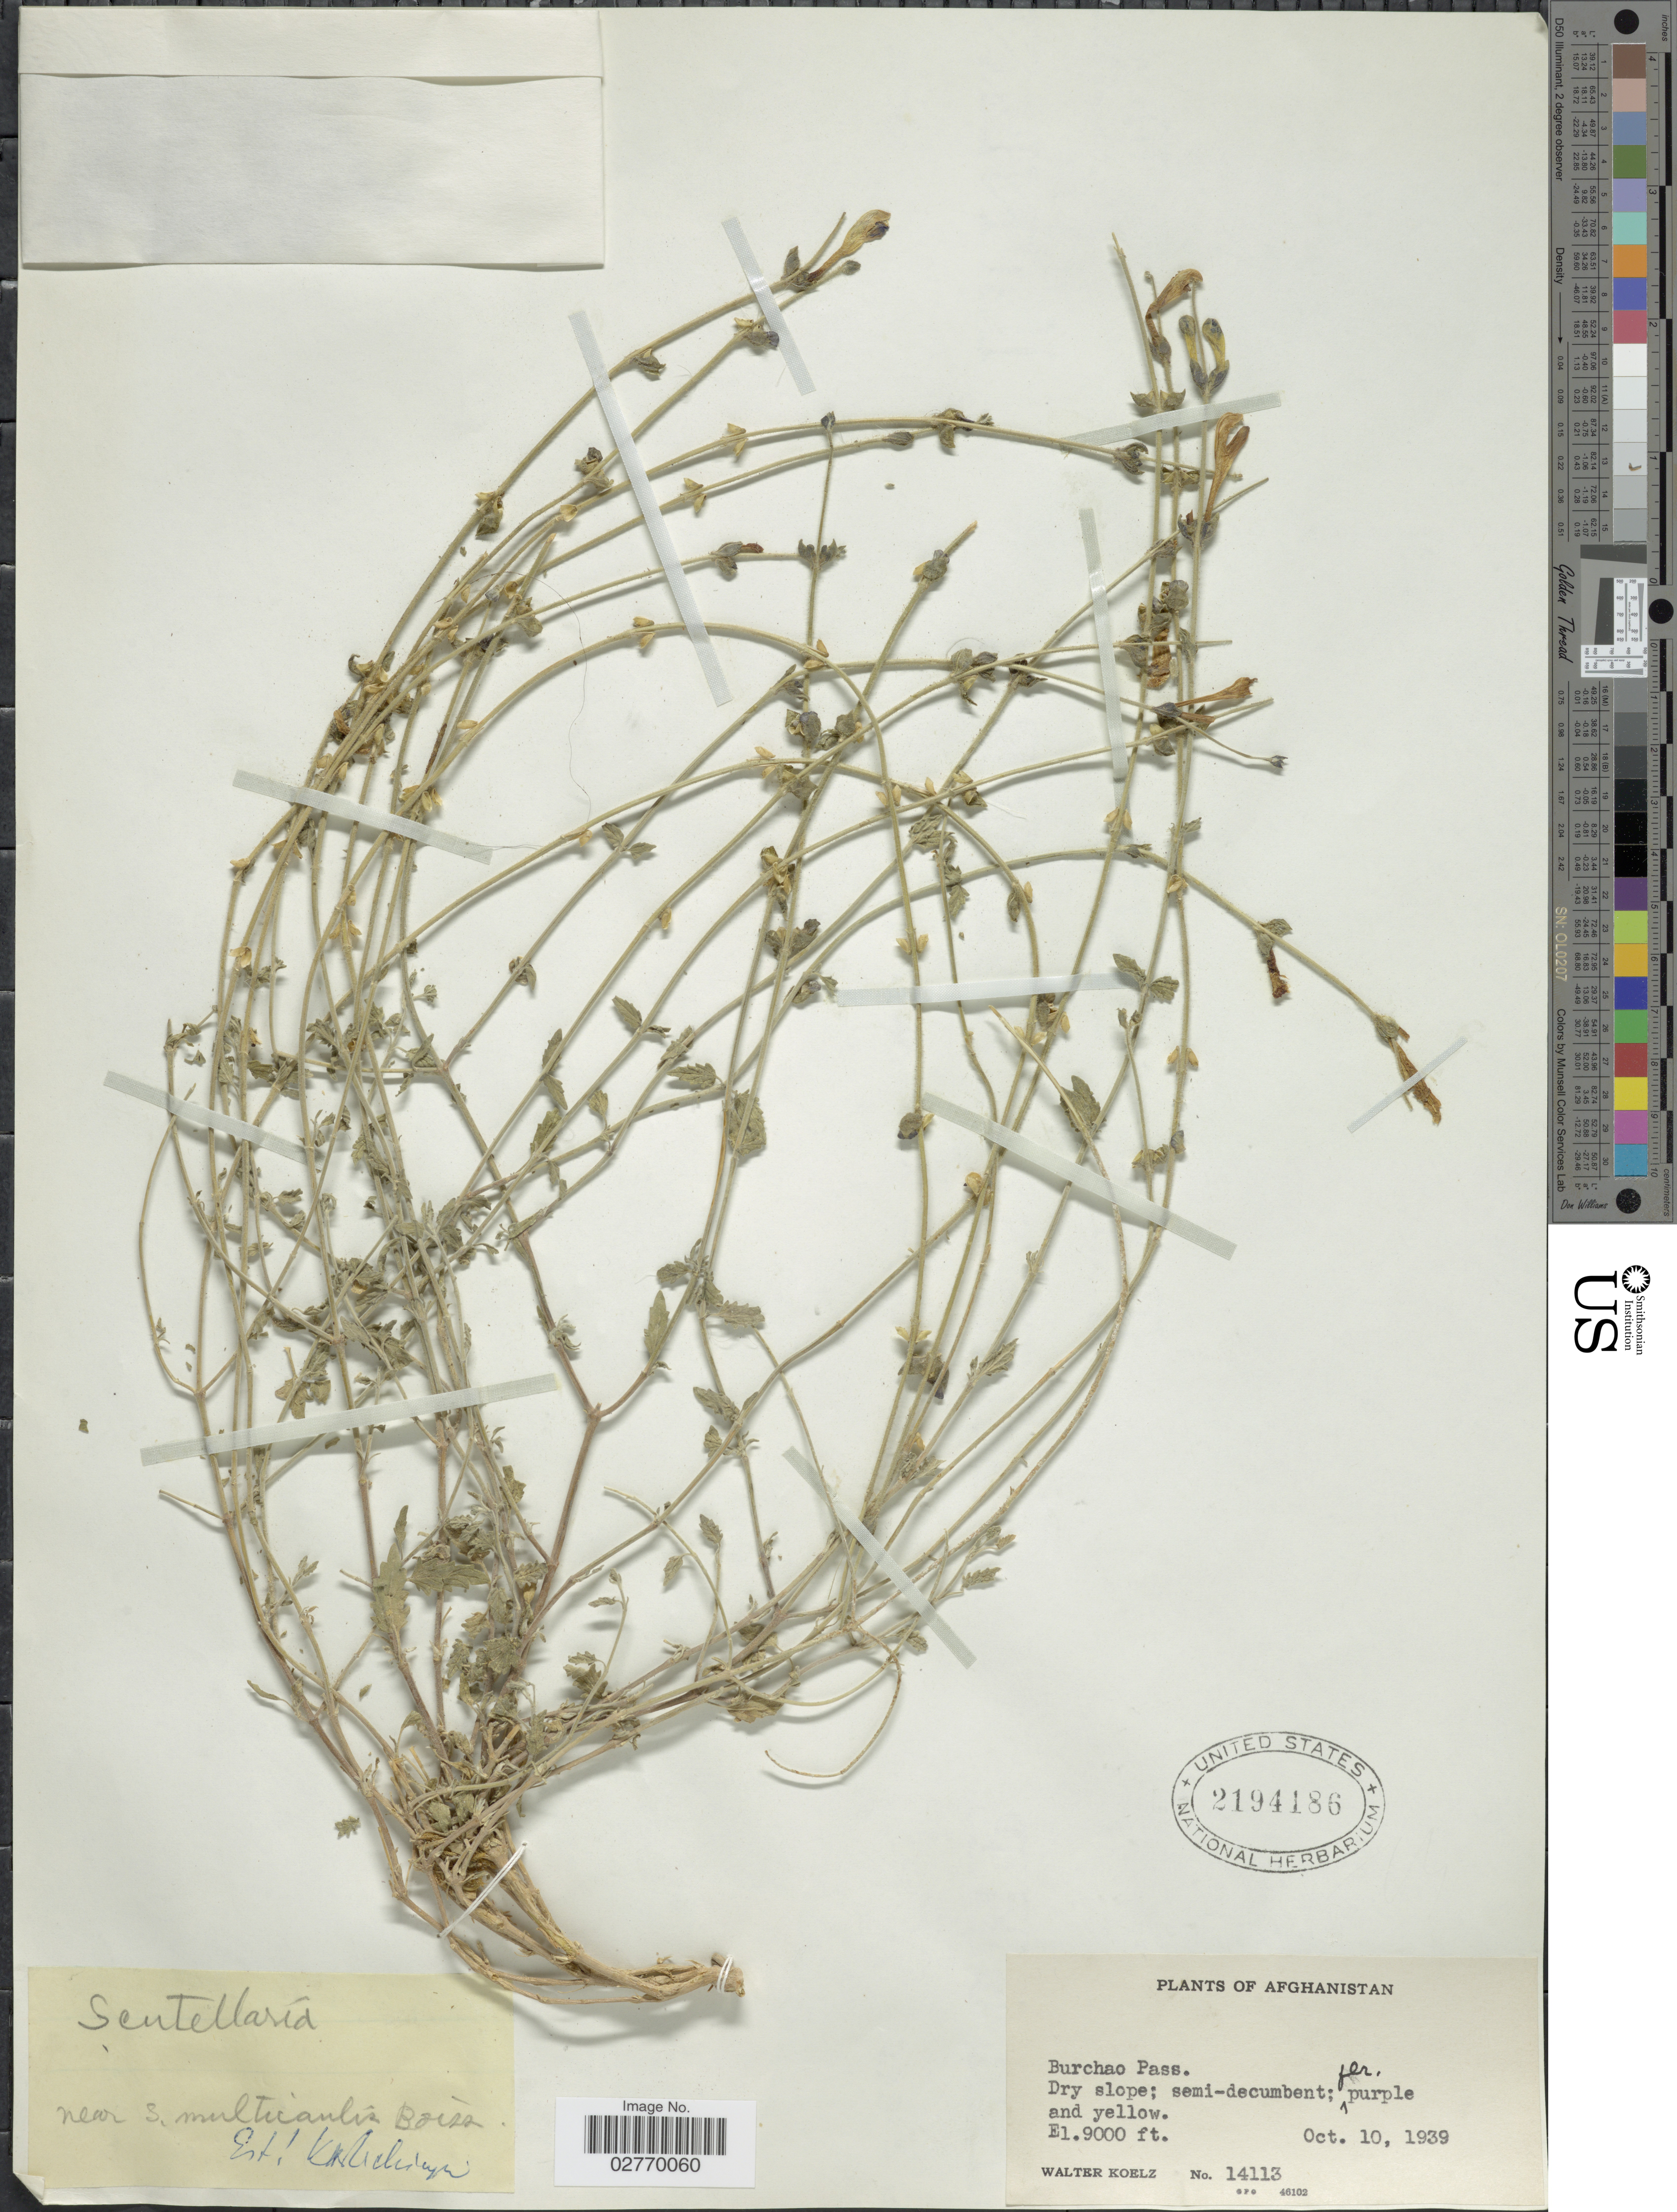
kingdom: Plantae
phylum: Tracheophyta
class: Magnoliopsida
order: Lamiales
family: Lamiaceae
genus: Scutellaria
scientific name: Scutellaria multicaulis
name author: Boiss.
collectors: W. N. Koelz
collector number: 14113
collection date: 1939-10-10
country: Afghanistan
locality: Burchao Pass.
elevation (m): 2743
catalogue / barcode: US 2194186